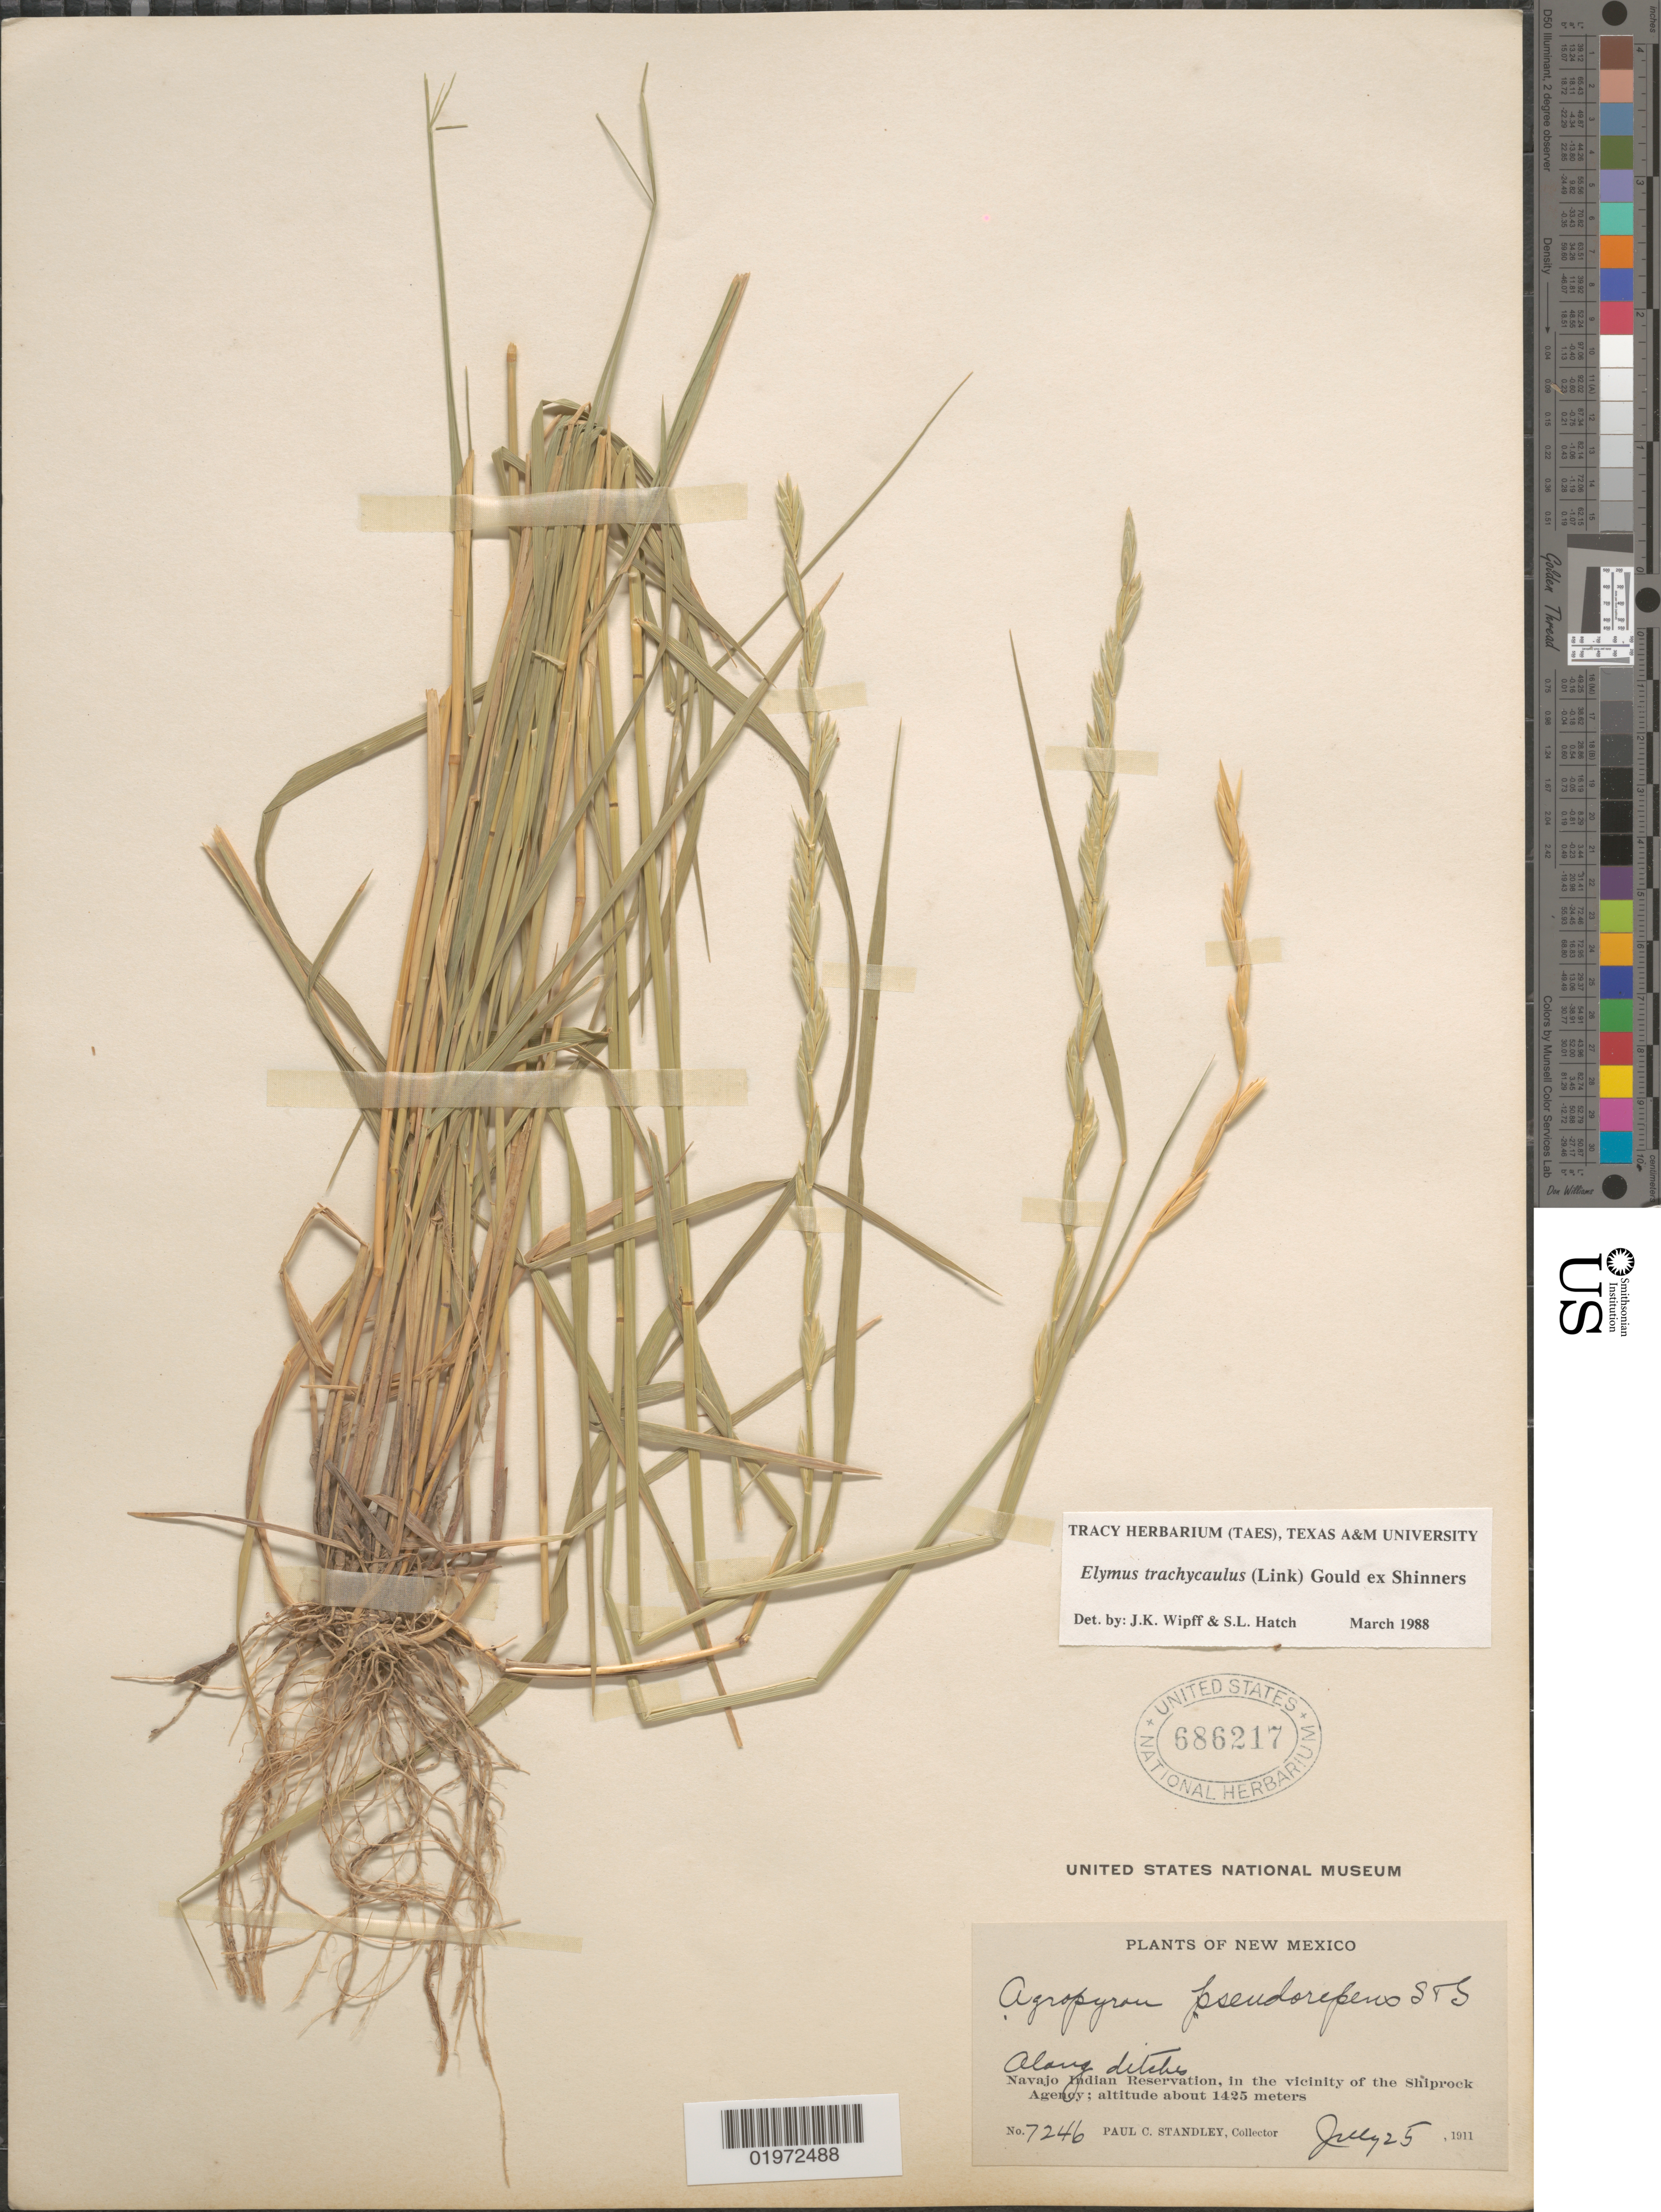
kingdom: Plantae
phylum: Tracheophyta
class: Liliopsida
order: Poales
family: Poaceae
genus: Elymus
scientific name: Elymus trachycaulus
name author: (Link) Gould ex Shinners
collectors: P. C. Standley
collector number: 7246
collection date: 1911-07-25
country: United States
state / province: New Mexico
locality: Along ditches. Navajo Indian Reservation, in the vicinity of the Shiprock Agency.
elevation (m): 1425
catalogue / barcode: US 686217